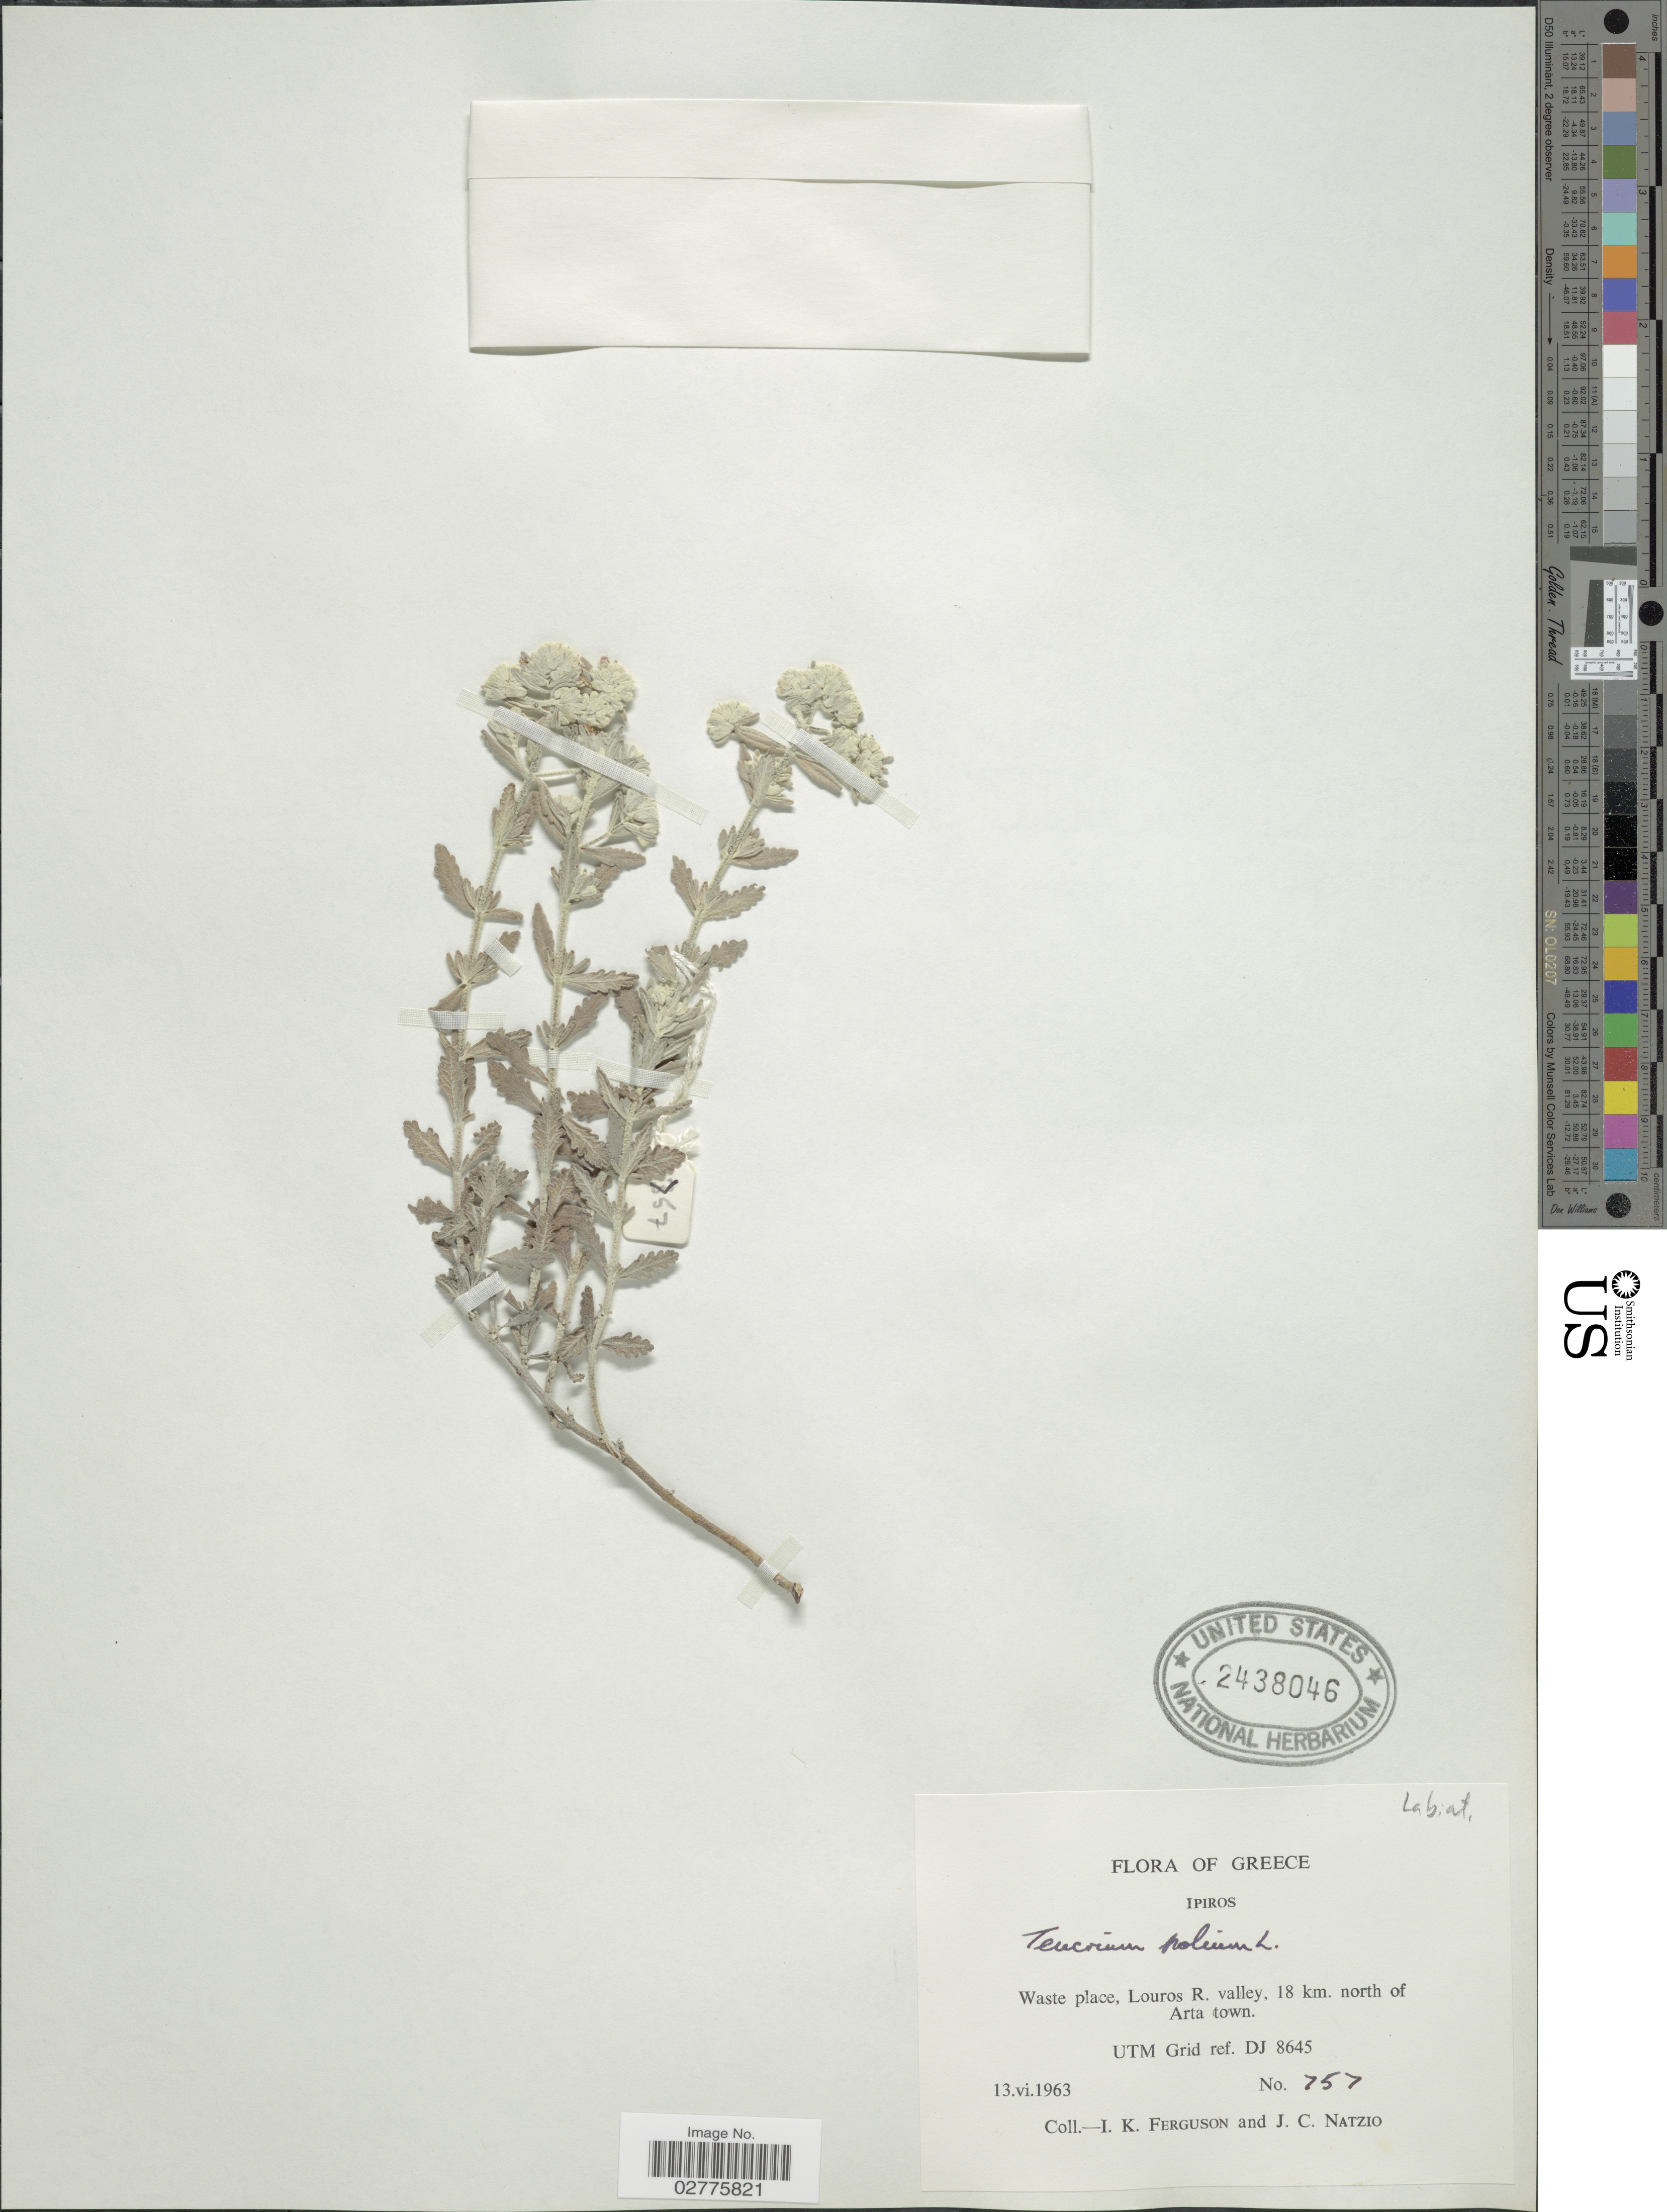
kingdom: Plantae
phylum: Tracheophyta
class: Magnoliopsida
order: Lamiales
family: Lamiaceae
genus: Teucrium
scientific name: Teucrium polium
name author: L.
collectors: I. K. Ferguson & J. Natzio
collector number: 757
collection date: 1963-06-13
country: Greece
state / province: Epirua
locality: Ipiros. Waste place, Louros R. valley, 18 km. north of Arta town. UTM Grid ref. DJ 8645.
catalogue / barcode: US 2438046